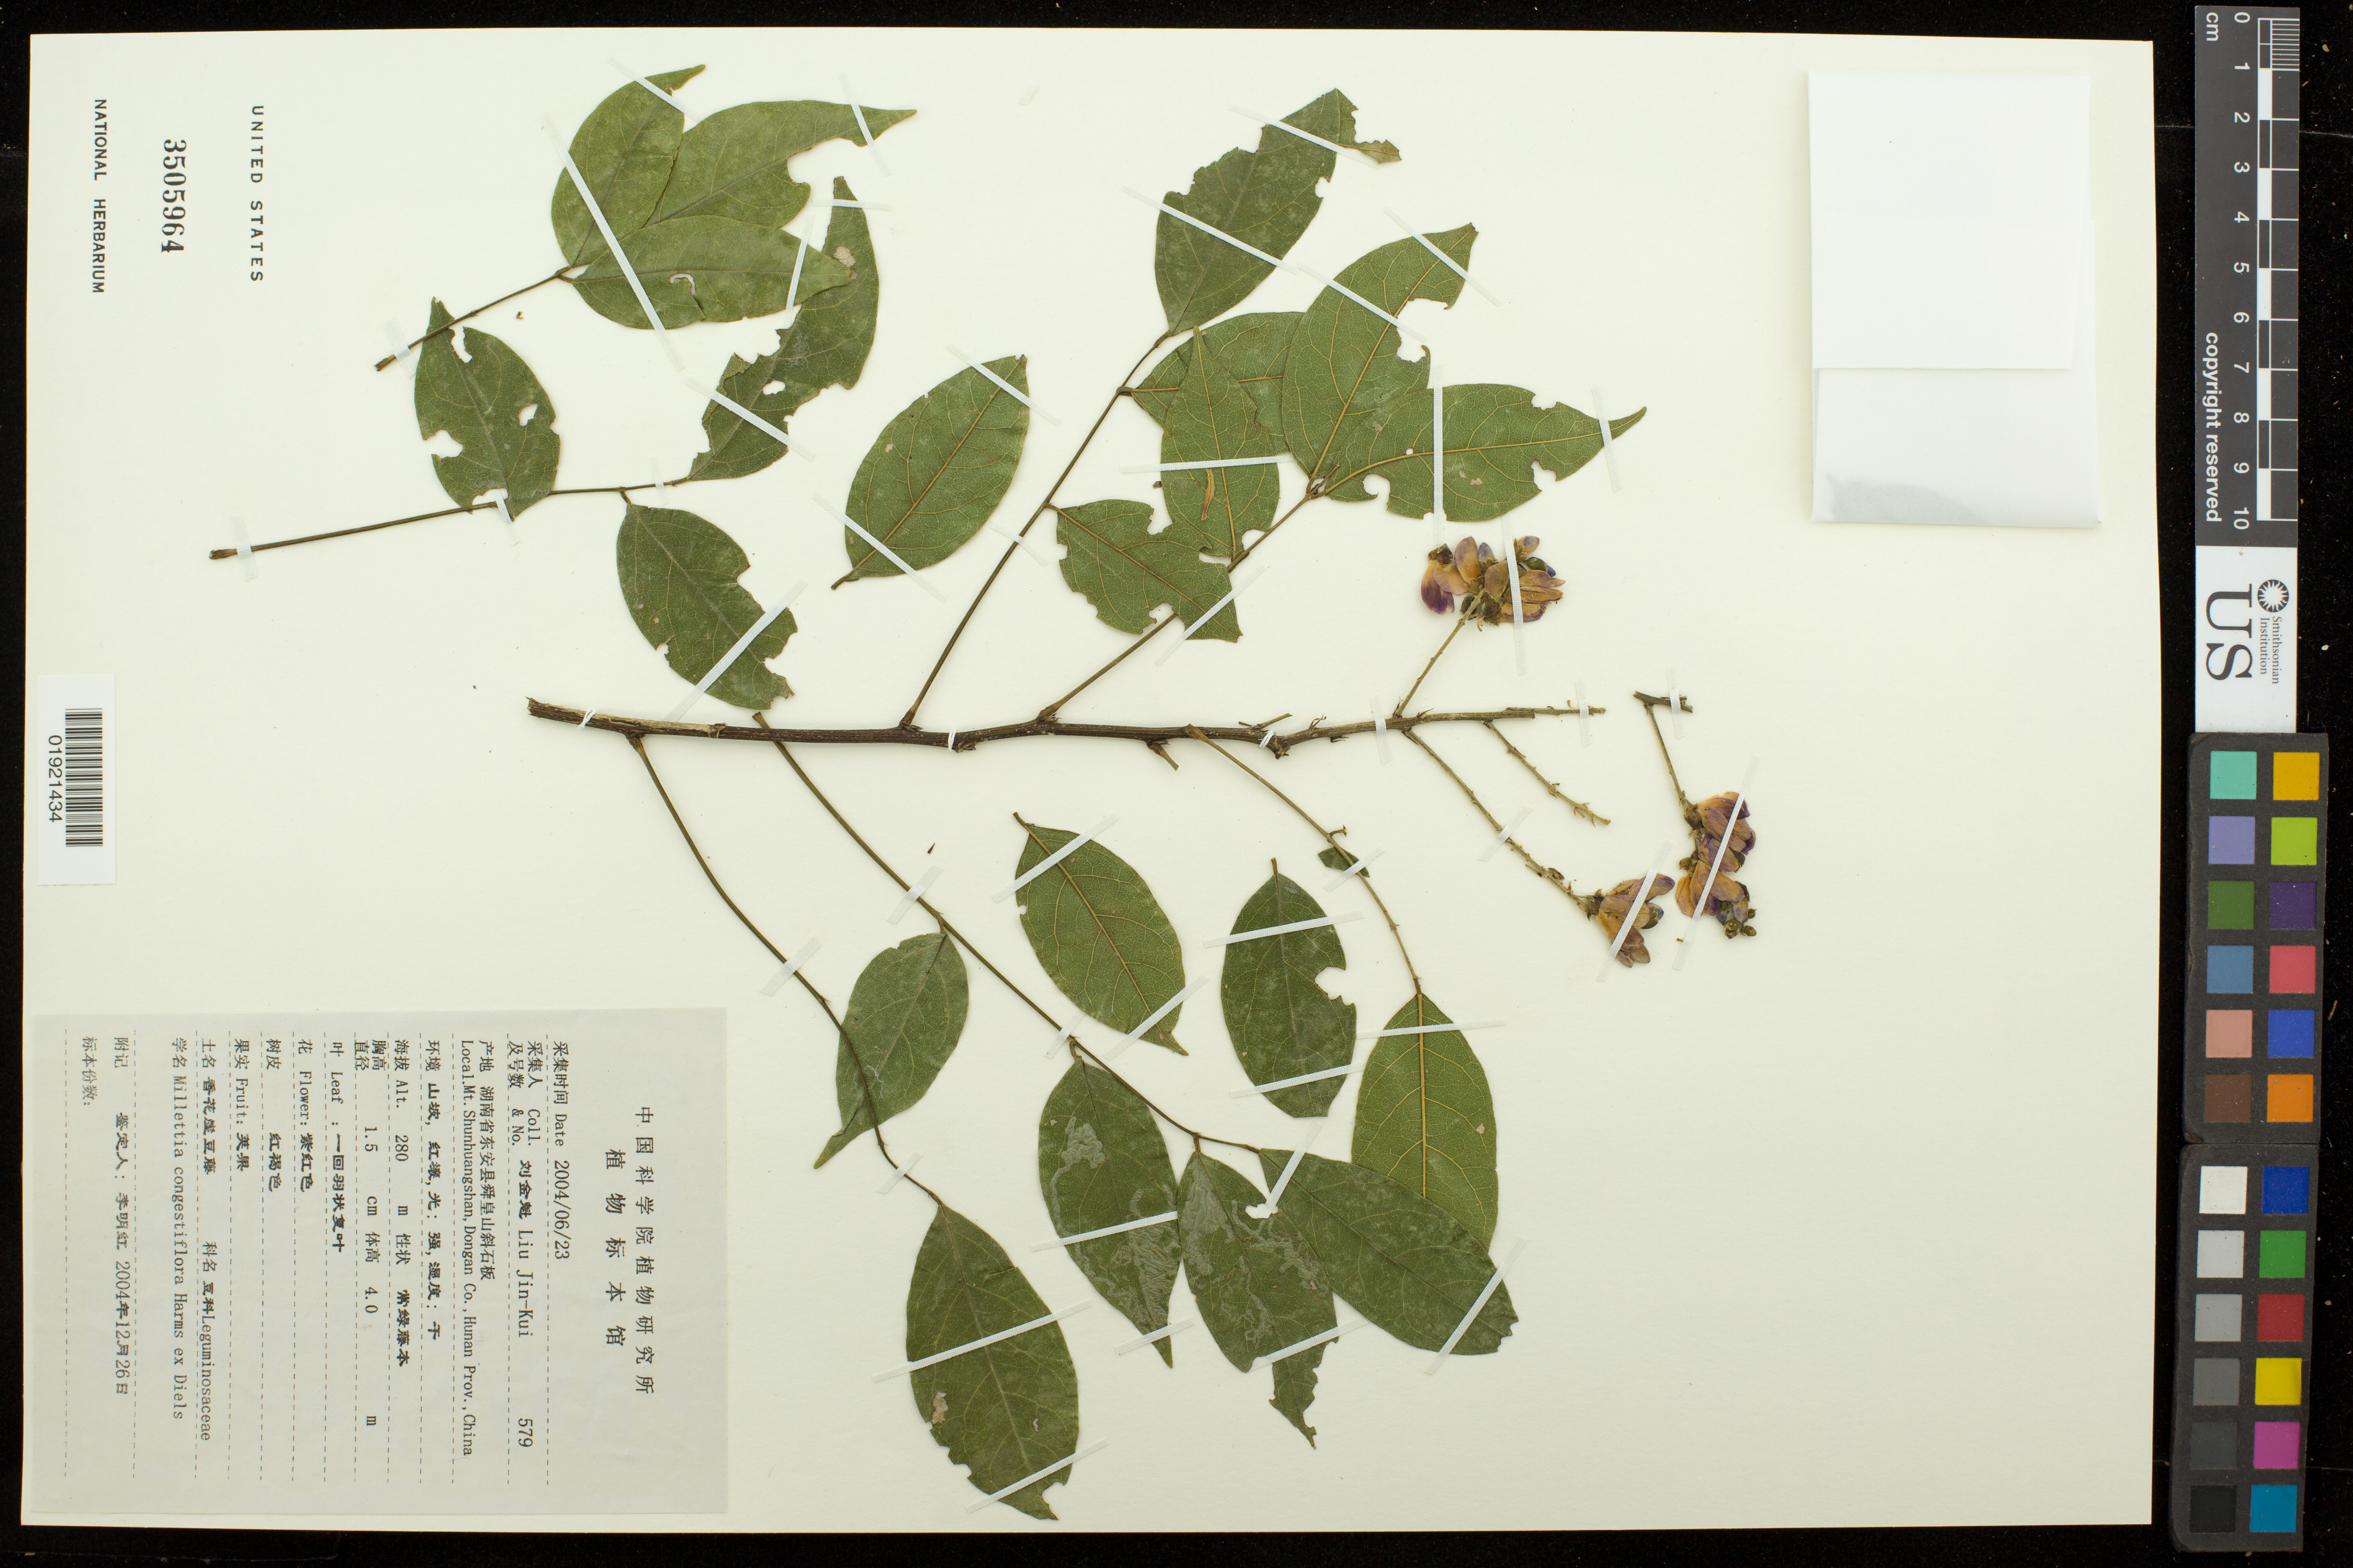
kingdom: Plantae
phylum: Tracheophyta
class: Magnoliopsida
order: Fabales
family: Fabaceae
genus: Millettia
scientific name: Millettia congestiflora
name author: Chen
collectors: L. Jin-Kui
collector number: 579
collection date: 2004-06-23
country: China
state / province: Hunan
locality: Mt. Shunhuangshan, Dongan Co.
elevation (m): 280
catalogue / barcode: US 3505964